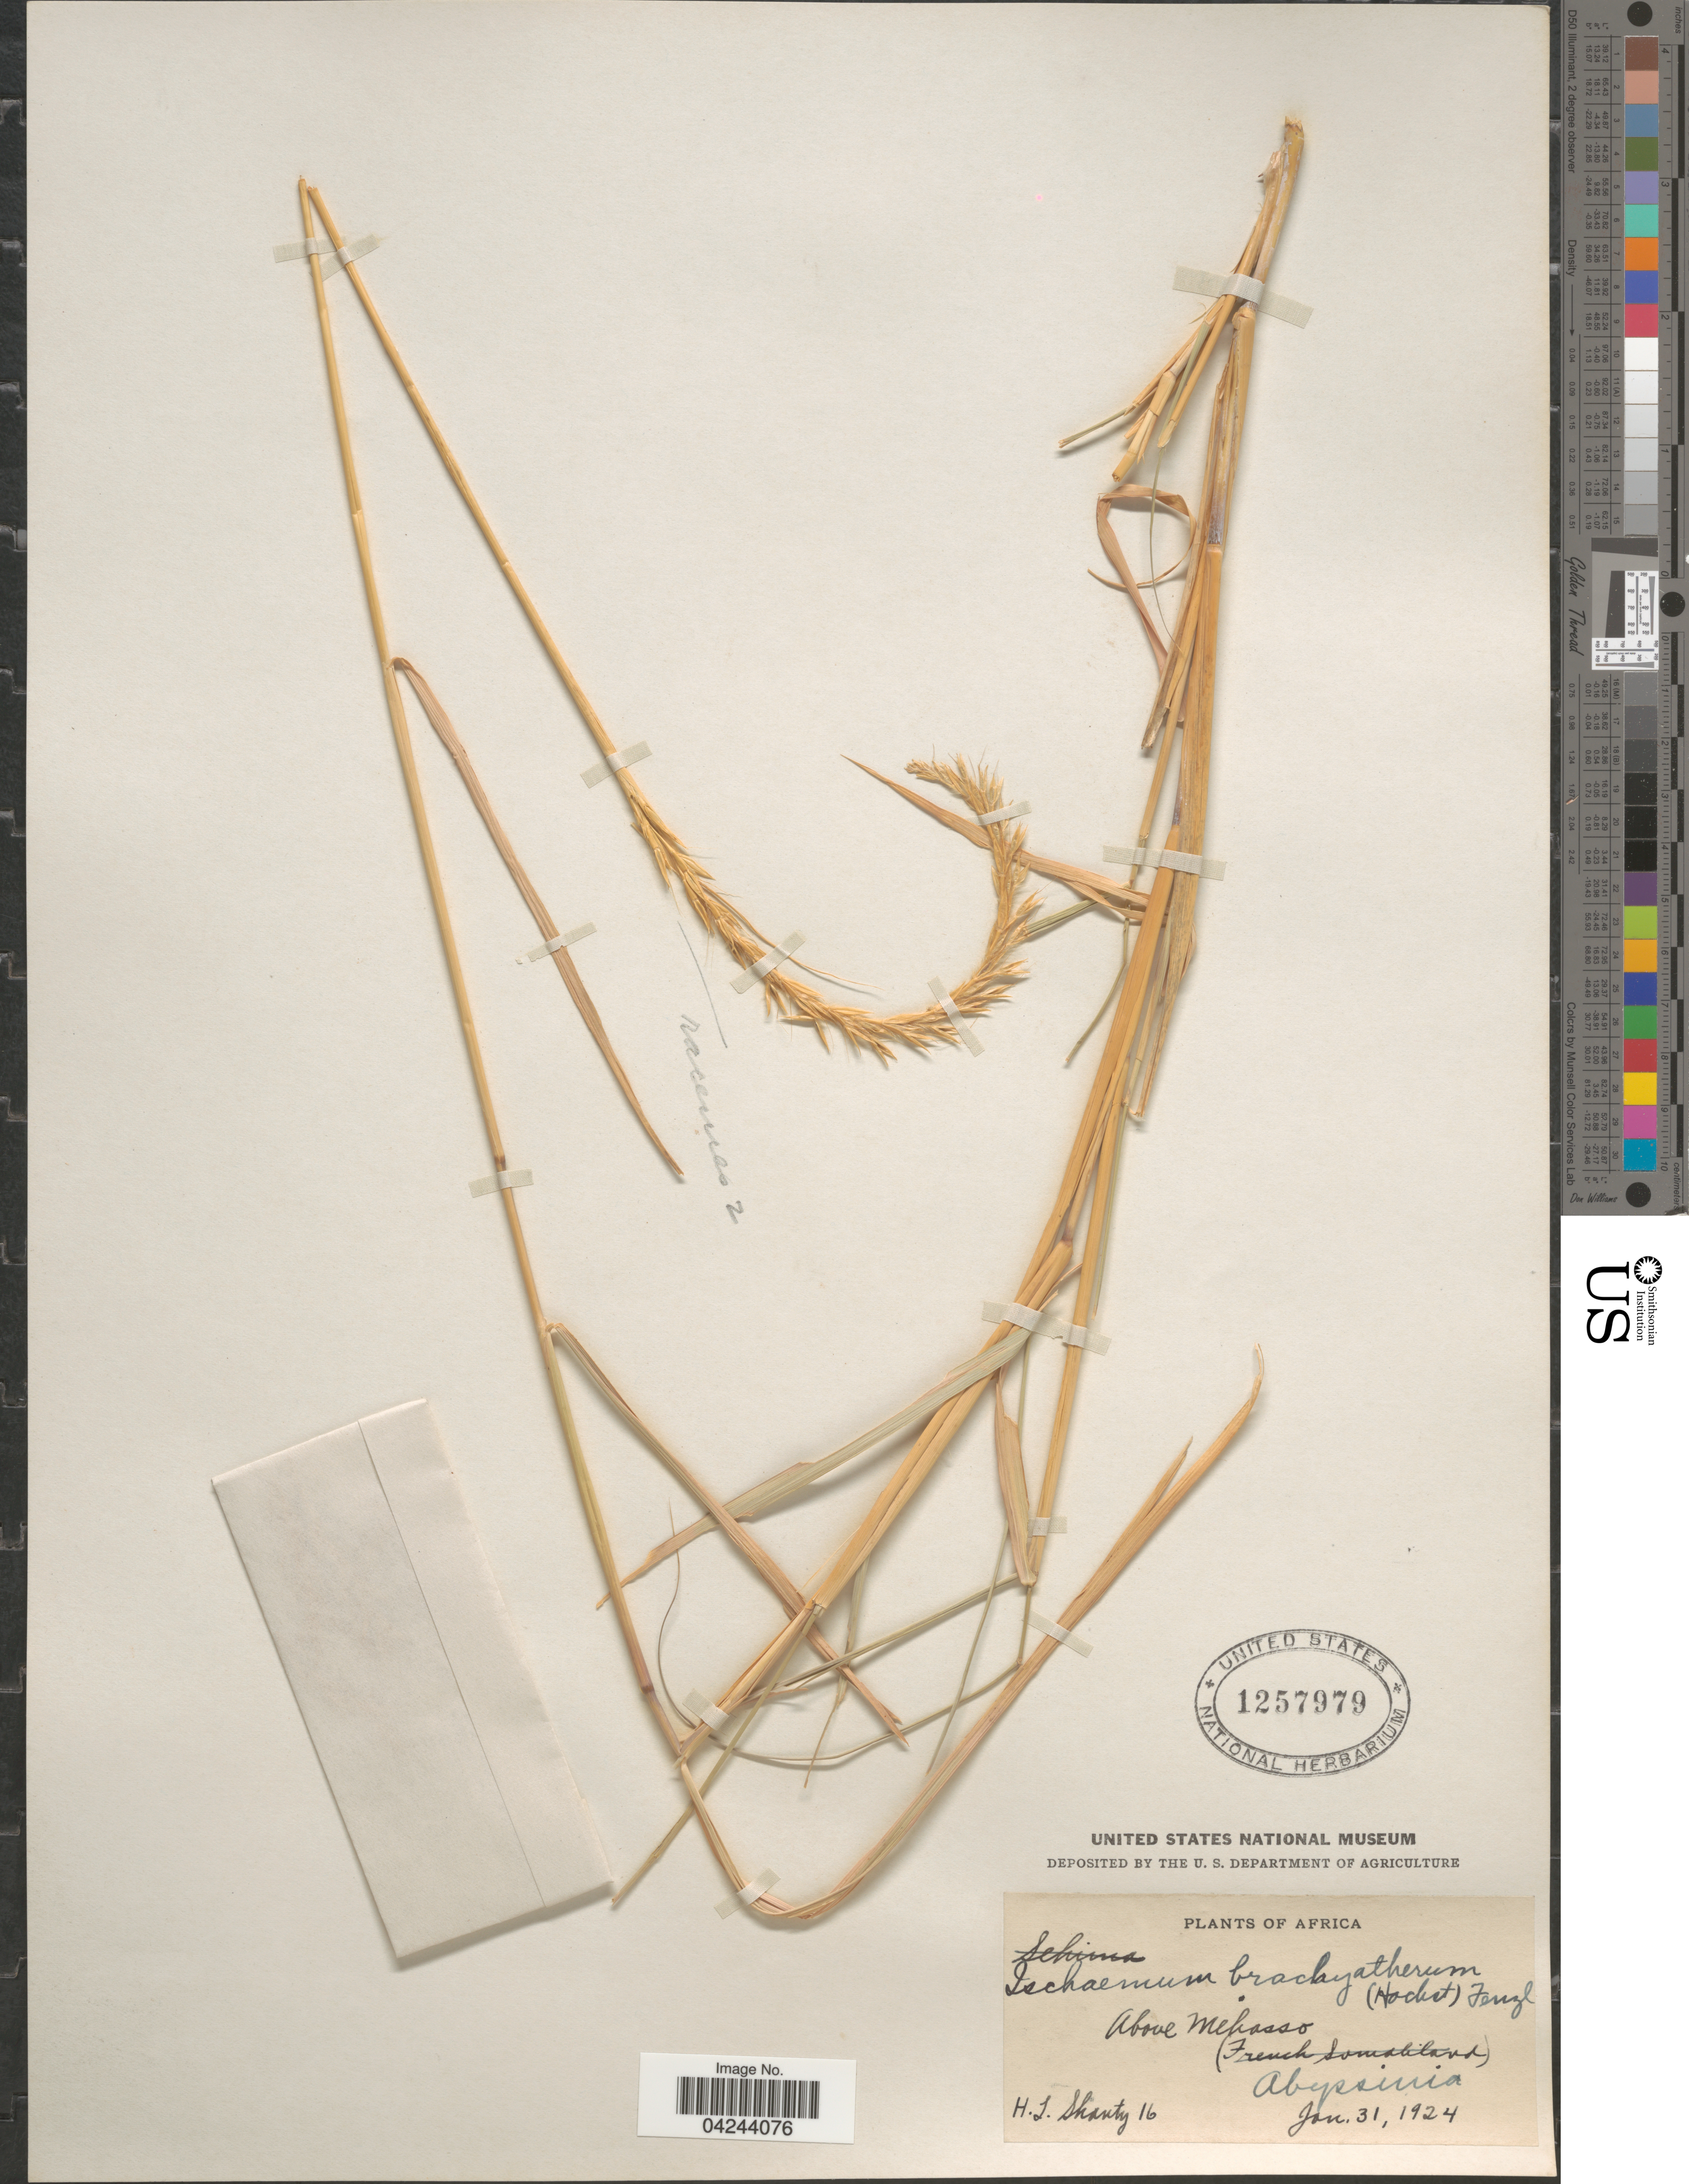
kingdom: Plantae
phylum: Tracheophyta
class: Liliopsida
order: Poales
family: Poaceae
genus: Ischaemum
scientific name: Ischaemum afrum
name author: (J.F. Gmel.) Dandy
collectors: H. Shanty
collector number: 16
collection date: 1924-01-31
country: Ethiopia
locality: Above Mehasso. Abyssinia.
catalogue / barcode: US 1257979